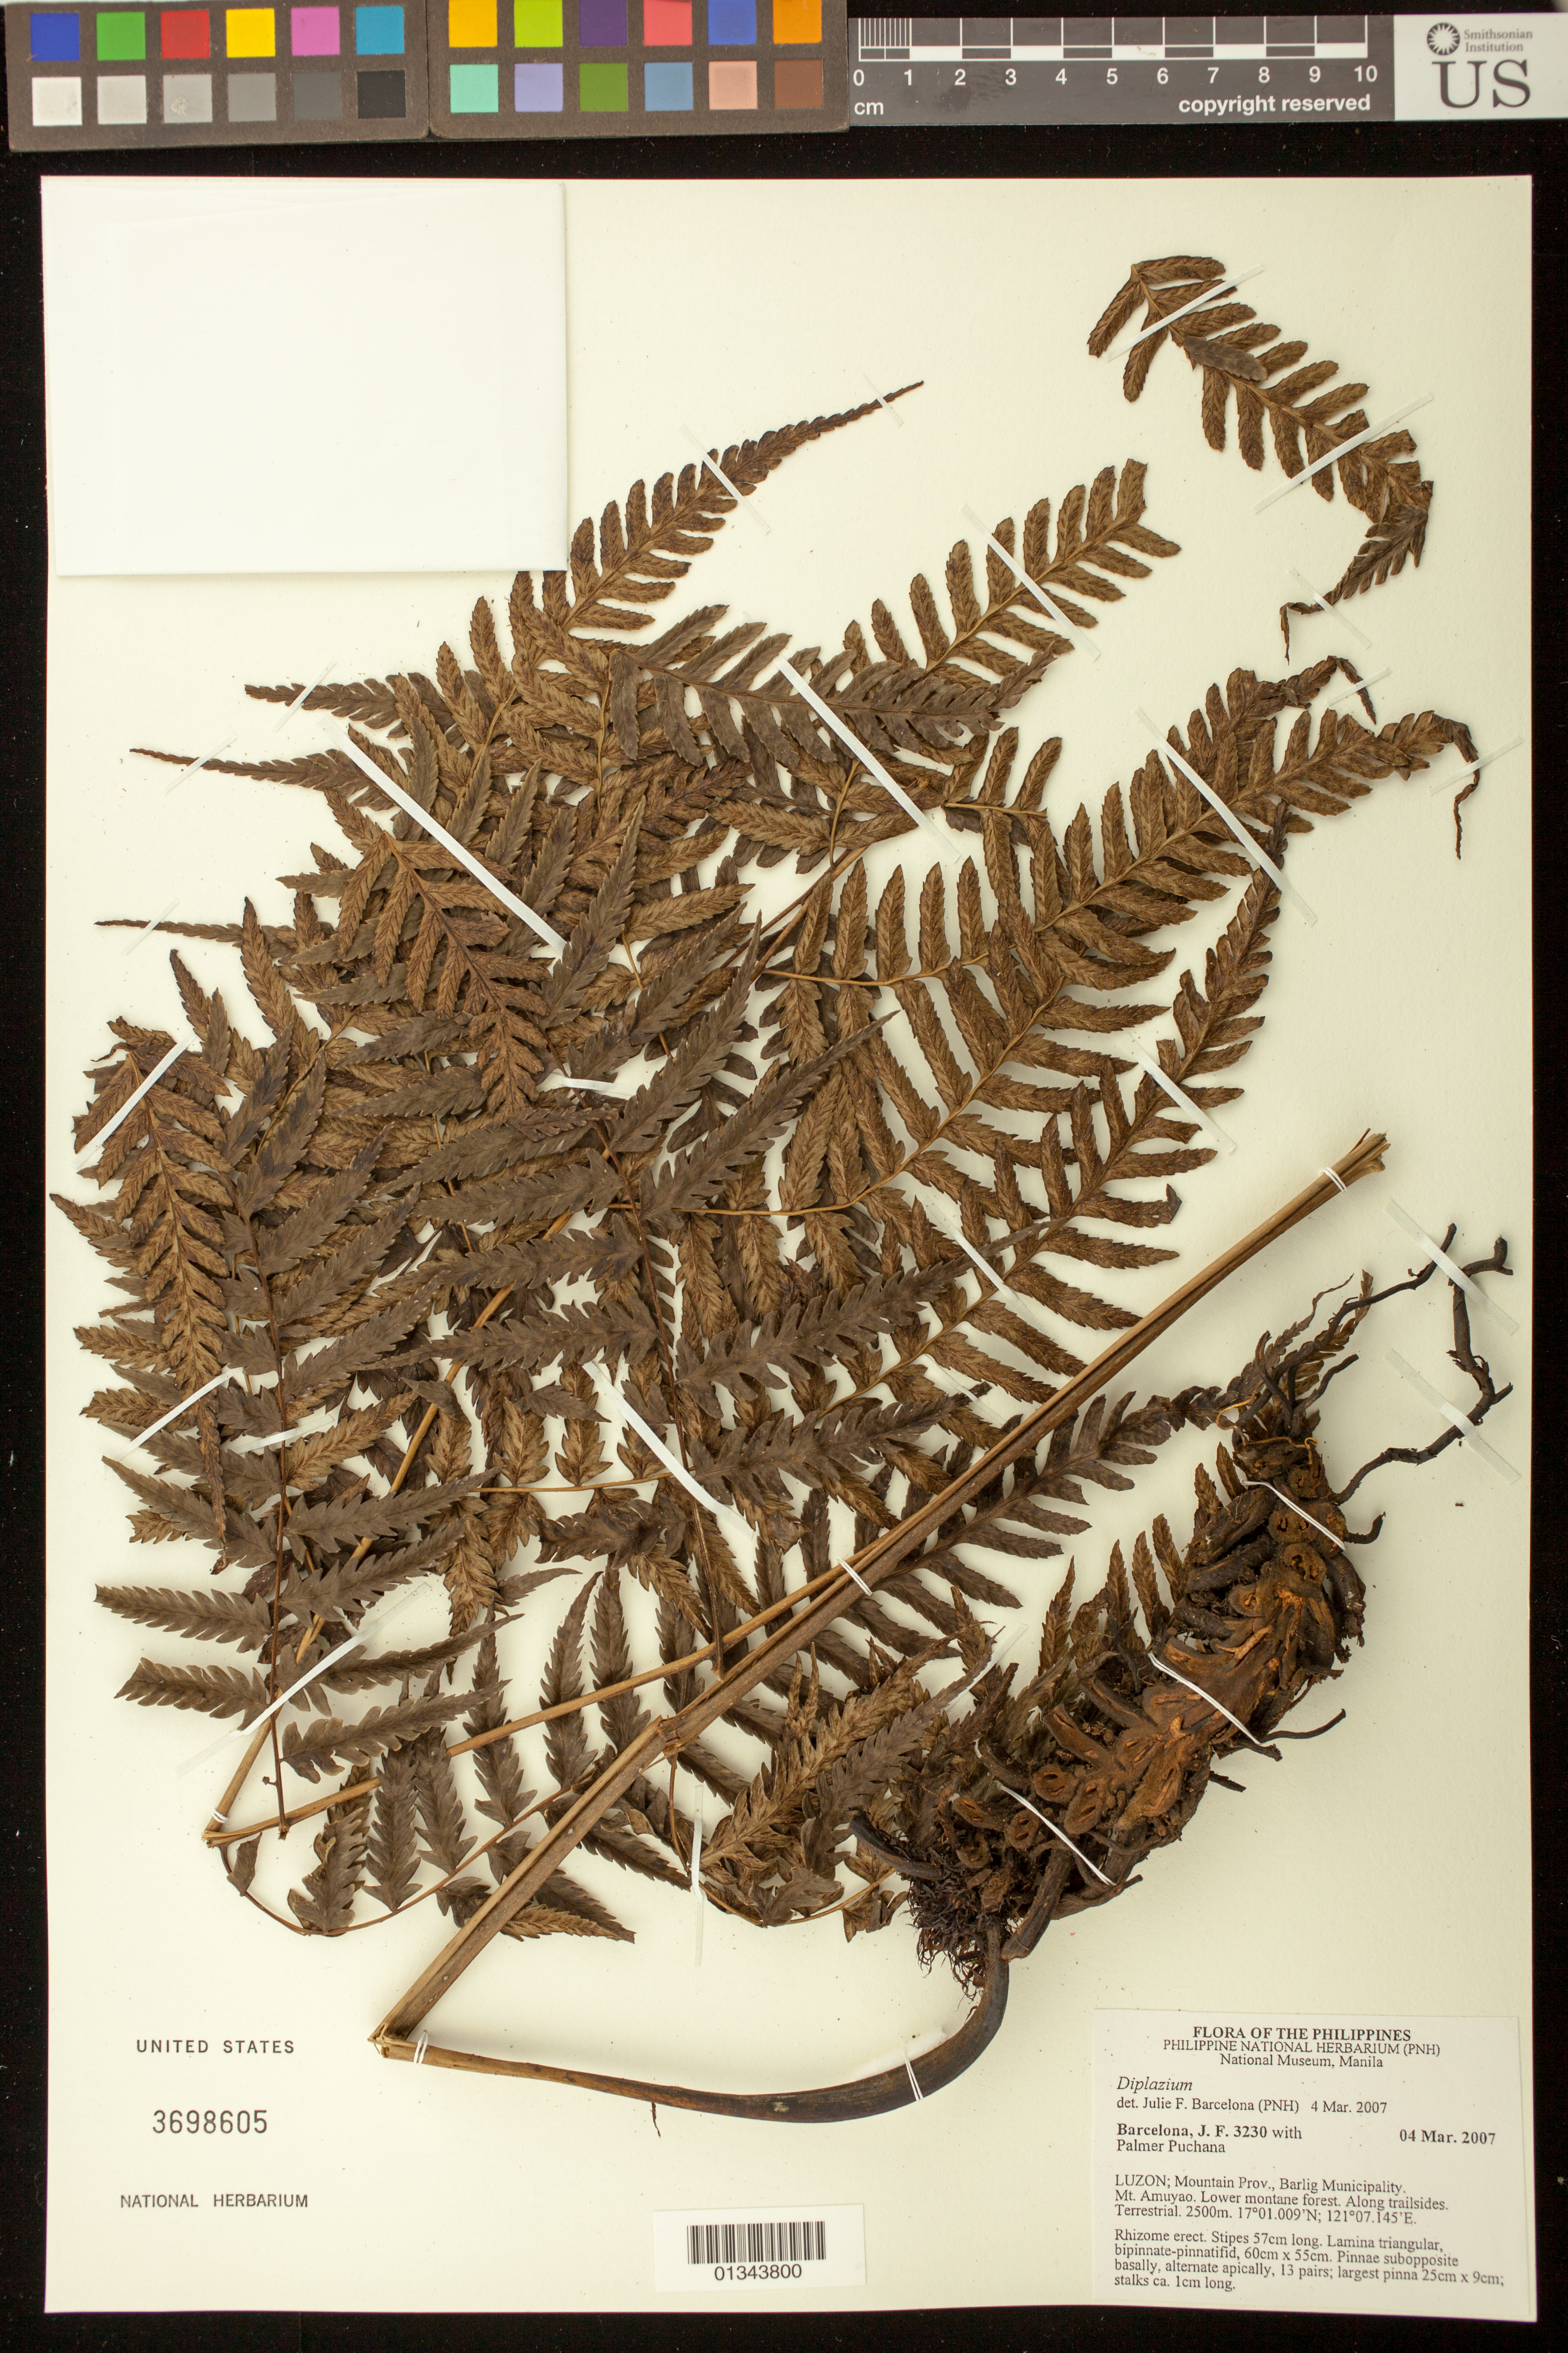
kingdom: Plantae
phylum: Tracheophyta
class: Polypodiopsida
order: Polypodiales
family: Athyriaceae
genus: Diplazium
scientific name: Diplazium sp.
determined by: Barcelona, J. F.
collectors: J. F. Barcelona & P. Puchana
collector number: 3230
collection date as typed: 4 Mar 2007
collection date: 2007-03-04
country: Philippines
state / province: Cordillera (Administrative Region)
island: Luzon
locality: Luzon; Mountain Prov., Barlig Municipality; Mt. Amuyao. Along trailsides.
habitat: Lower montane forest.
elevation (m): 2500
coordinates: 17 01.009 N, 121 07.145 E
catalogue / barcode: US 3698605